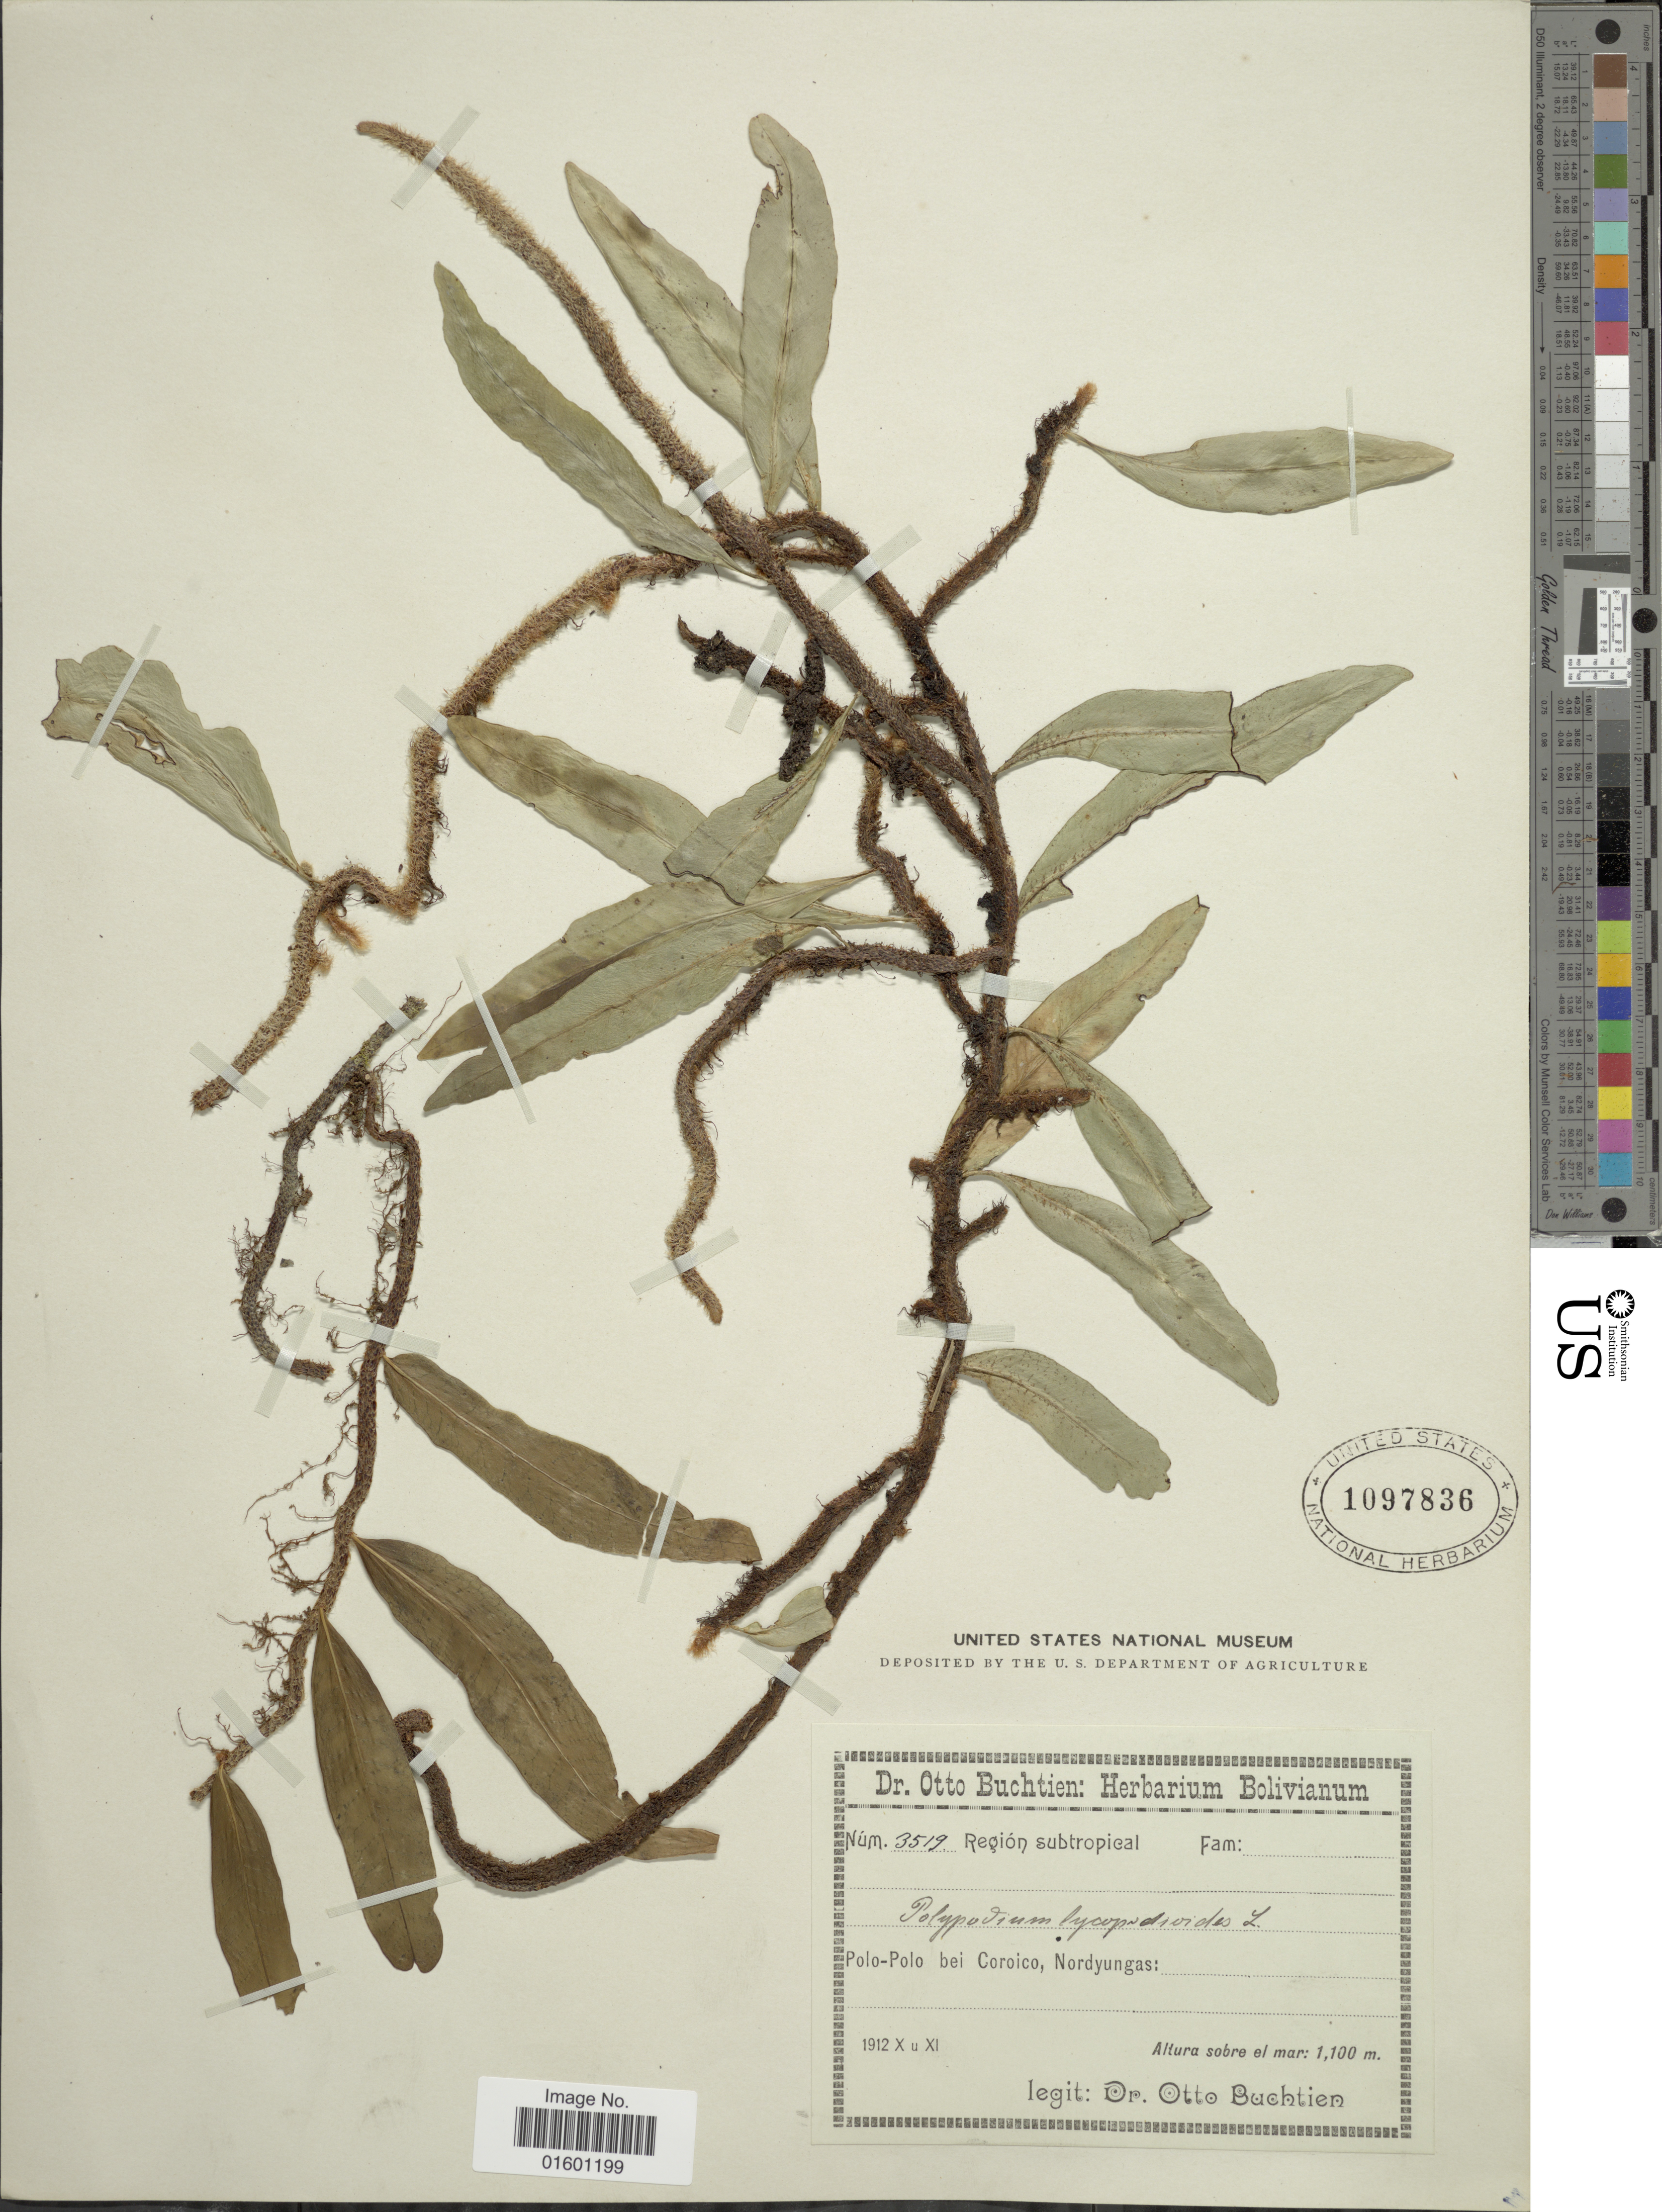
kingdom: Plantae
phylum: Tracheophyta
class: Polypodiopsida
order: Polypodiales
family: Polypodiaceae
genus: Microgramma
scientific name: Microgramma lycopodioides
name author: (L.) Copel.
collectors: O. Buchtien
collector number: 3519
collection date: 1912-10/1912-11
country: Bolivia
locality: Region subtropical, Polo Polo Bei Coroica, Nordyungas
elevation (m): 1100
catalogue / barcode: US 1097836